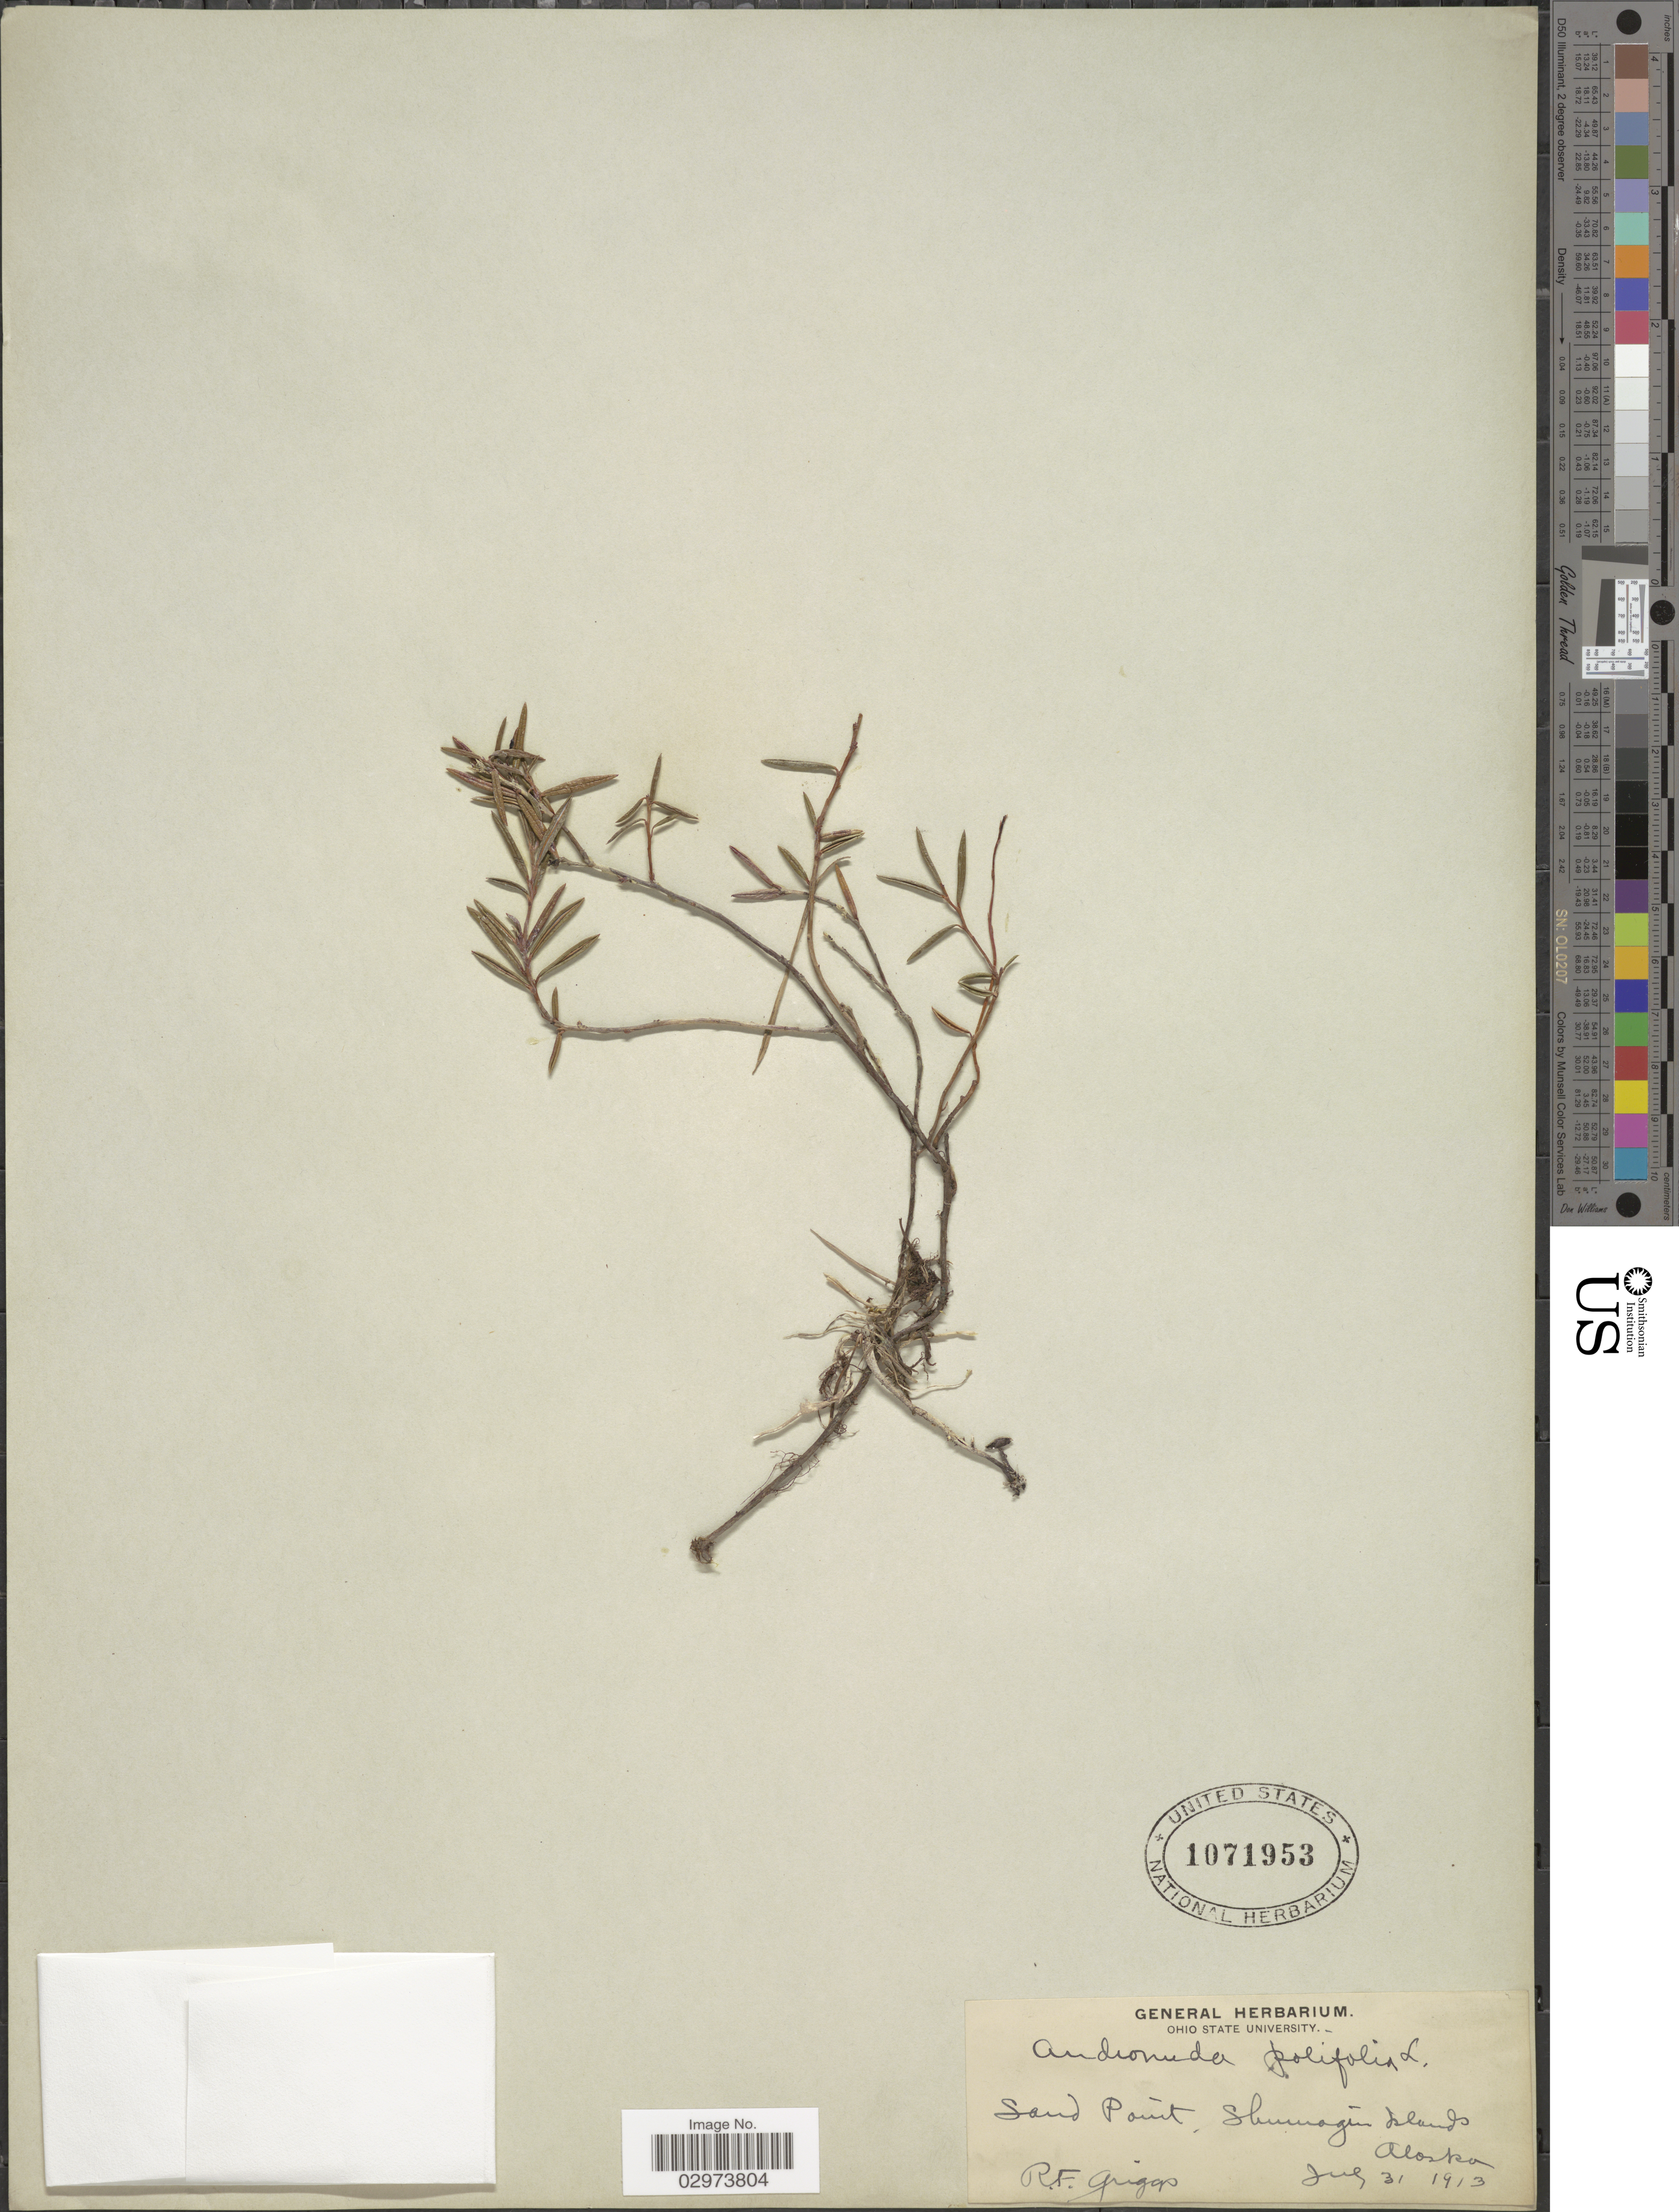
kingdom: Plantae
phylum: Tracheophyta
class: Magnoliopsida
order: Ericales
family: Ericaceae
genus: Andromeda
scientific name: Andromeda polifolia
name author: L.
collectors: R. F. Griggs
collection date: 1913-07-31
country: United States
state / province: Alaska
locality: Sand Point, Shumagin Islands.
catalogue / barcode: US 1071953